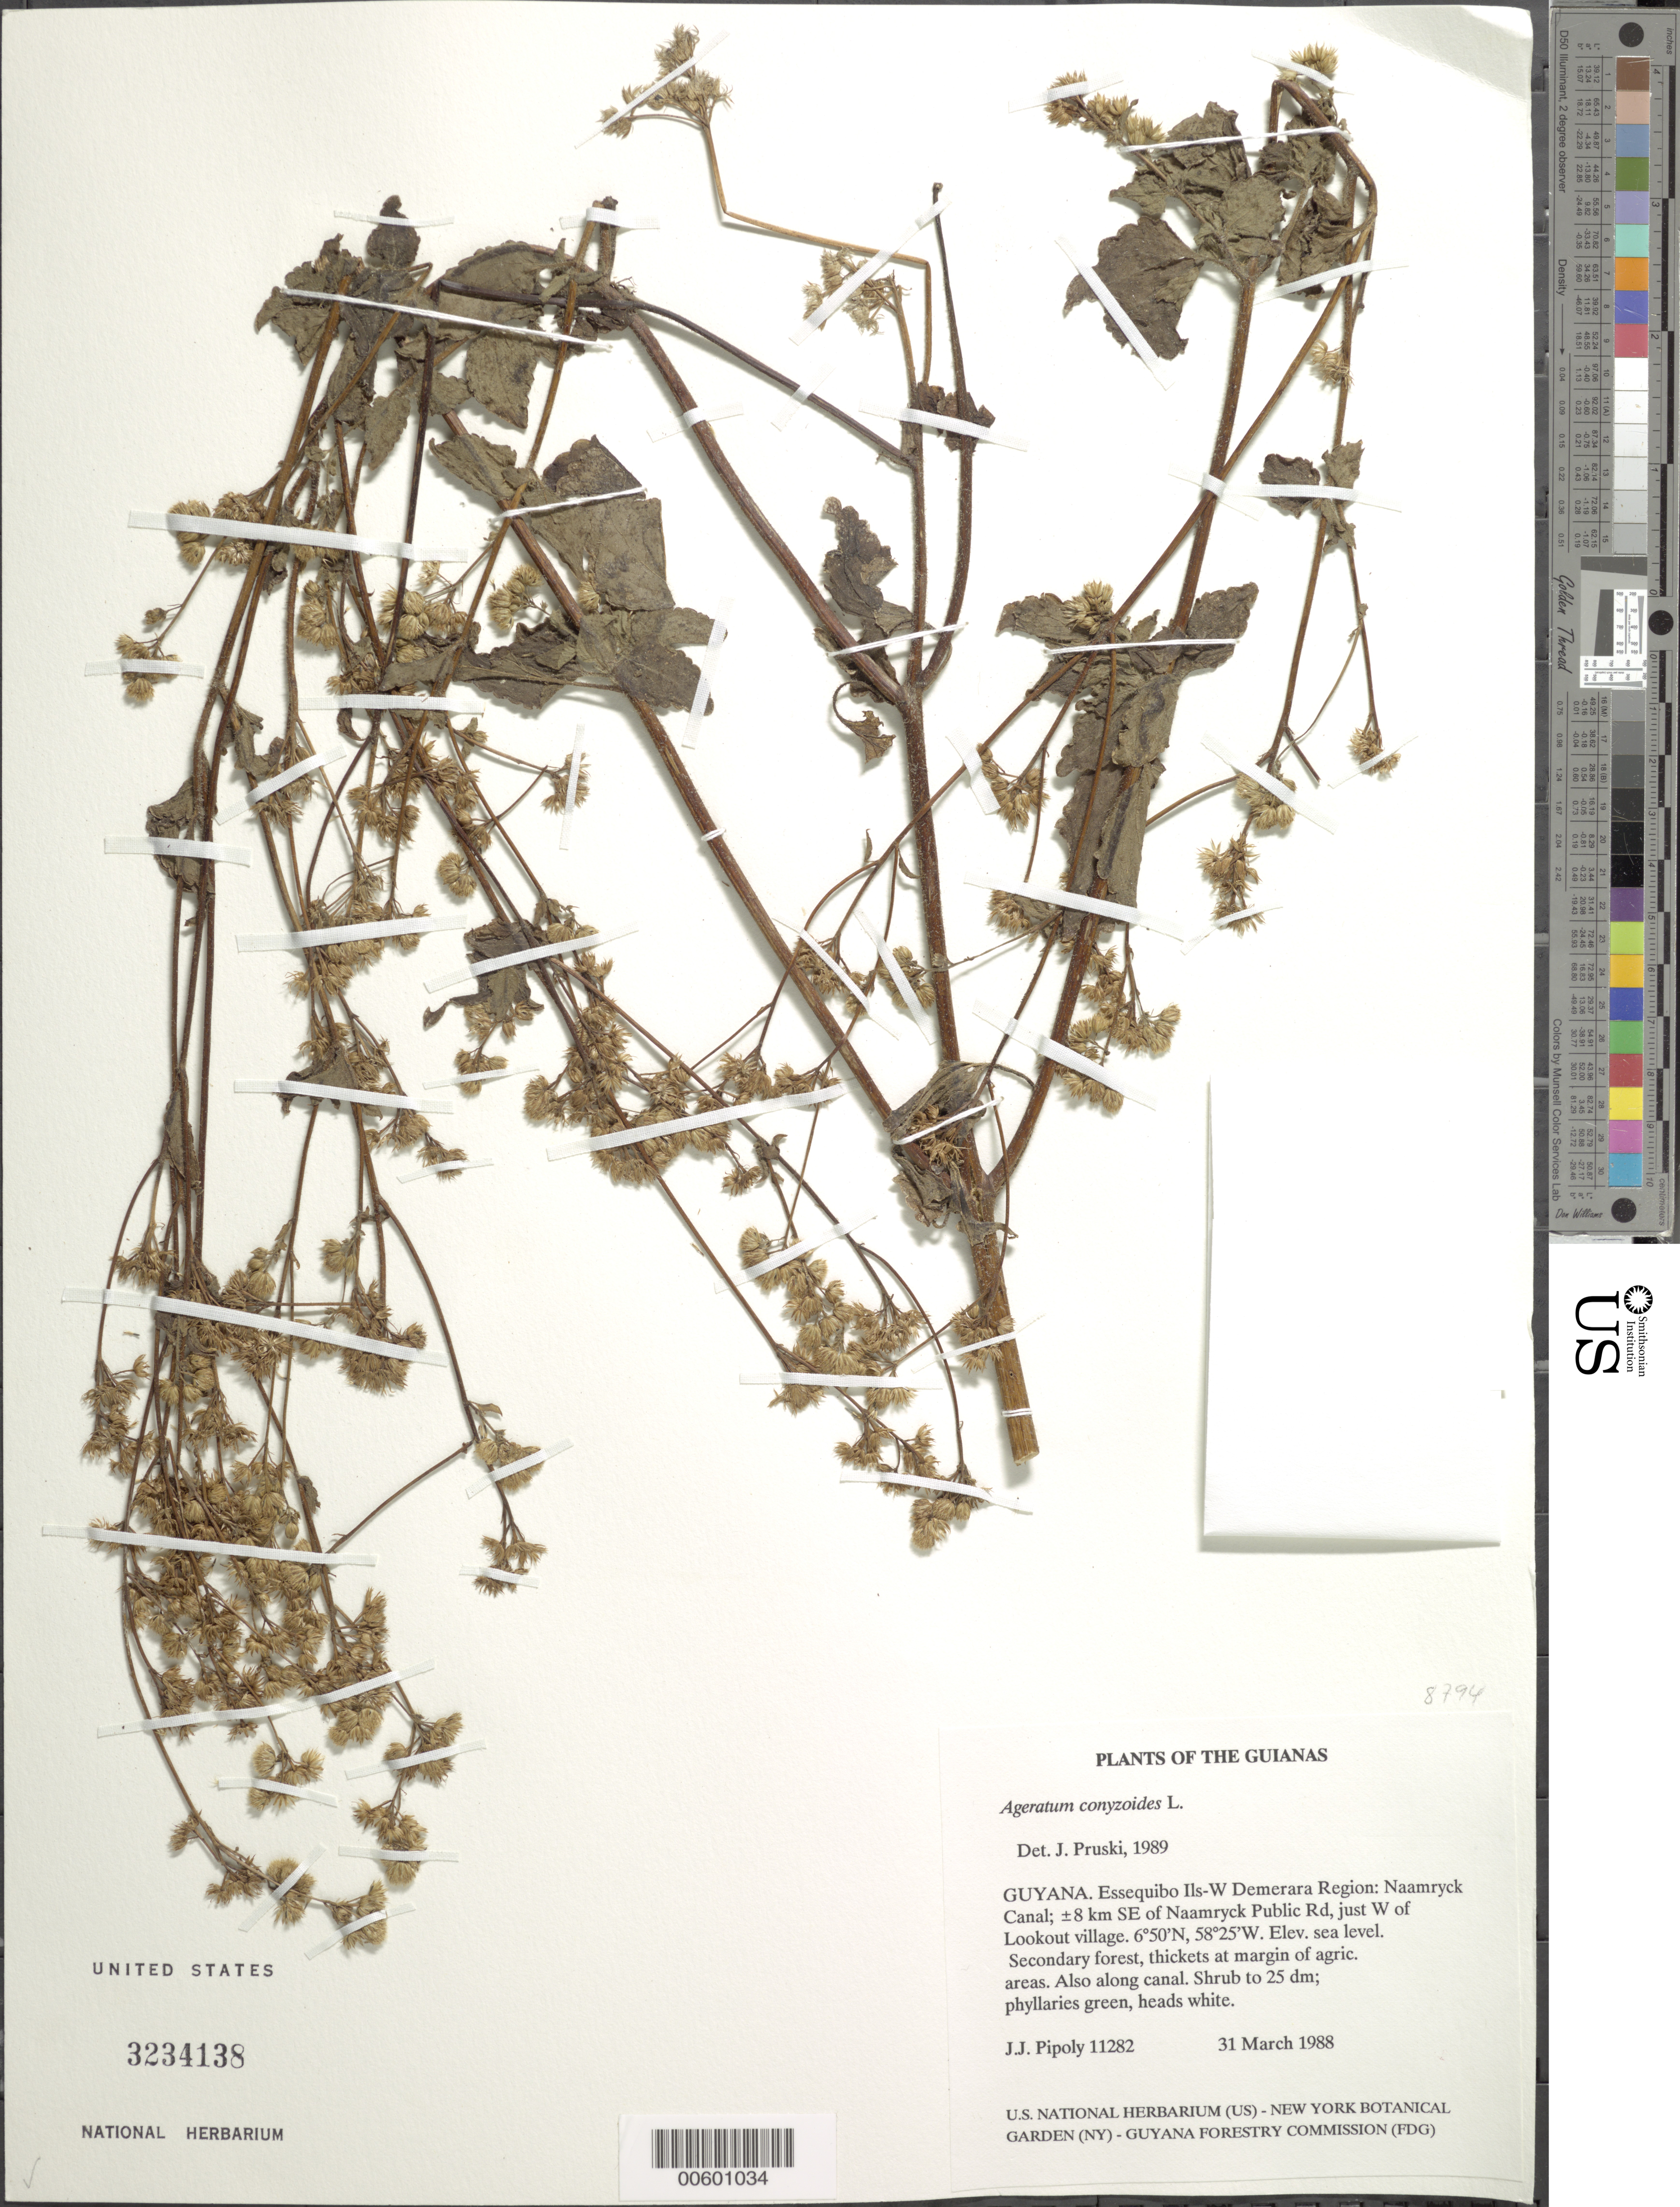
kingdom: Plantae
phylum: Tracheophyta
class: Magnoliopsida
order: Asterales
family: Asteraceae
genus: Ageratum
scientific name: Ageratum conyzoides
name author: L.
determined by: Pruski, J. F.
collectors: J. J. Pipoly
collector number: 11282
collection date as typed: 31 March 1987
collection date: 1987-03-31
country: Guyana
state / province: Essequibo Isl-W. Demerara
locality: Naamryck Canal; ±8 km SE of Naamryck Public Rd, just W of Lookout village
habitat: Secondary forest, thickets at margin of agric. areas. Also along canal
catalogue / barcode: US 3234138